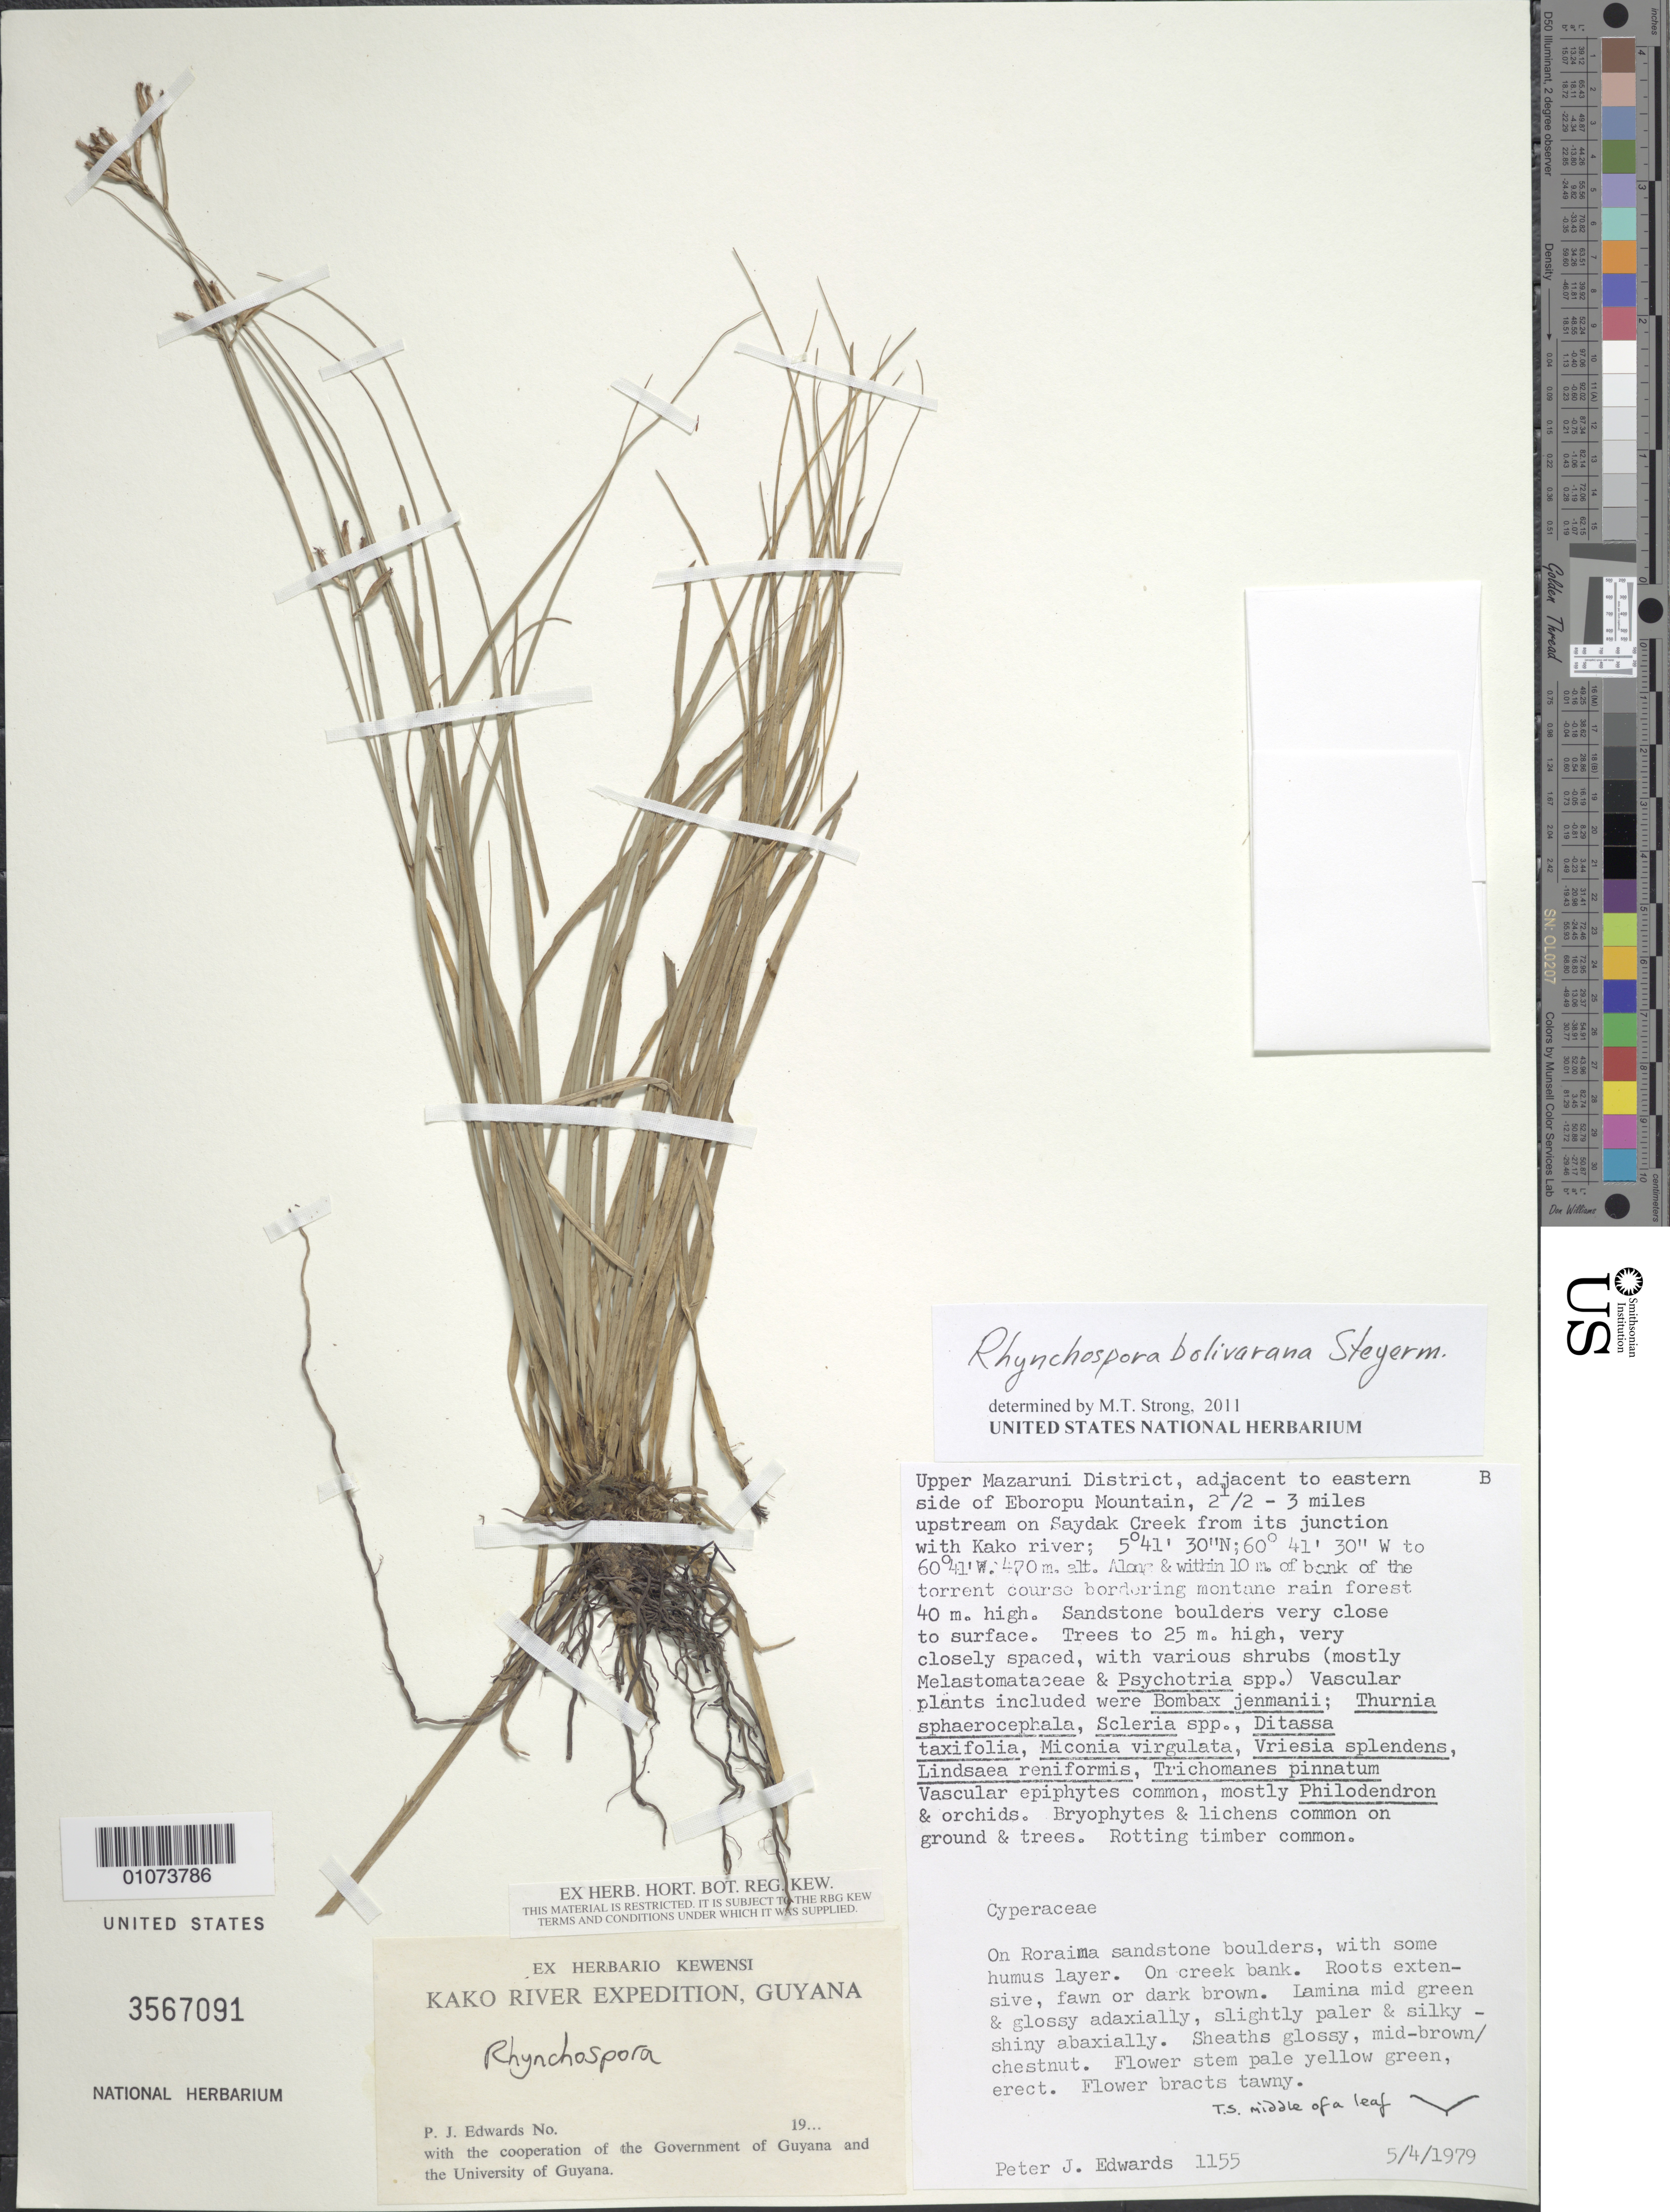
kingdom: Plantae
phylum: Tracheophyta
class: Liliopsida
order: Poales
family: Cyperaceae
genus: Rhynchospora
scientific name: Rhynchospora bolivarana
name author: Steyerm.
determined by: Strong, M. T., (US), Smithsonian Institution - National Museum of Natural History (UNITED STATES)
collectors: P. Edwards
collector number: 1155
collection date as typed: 5-Apr-79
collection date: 1979-04-05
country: Guyana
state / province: Cuyuni-Mazaruni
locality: Eboropu Mountain, adjacent to eastern side, 2.5 to 3 miles upstream on Saydak Creek from its junction with the Kako river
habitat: On Roraima sandstone boulders, with some humus layer. On creek bank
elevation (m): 470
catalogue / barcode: US 3567091